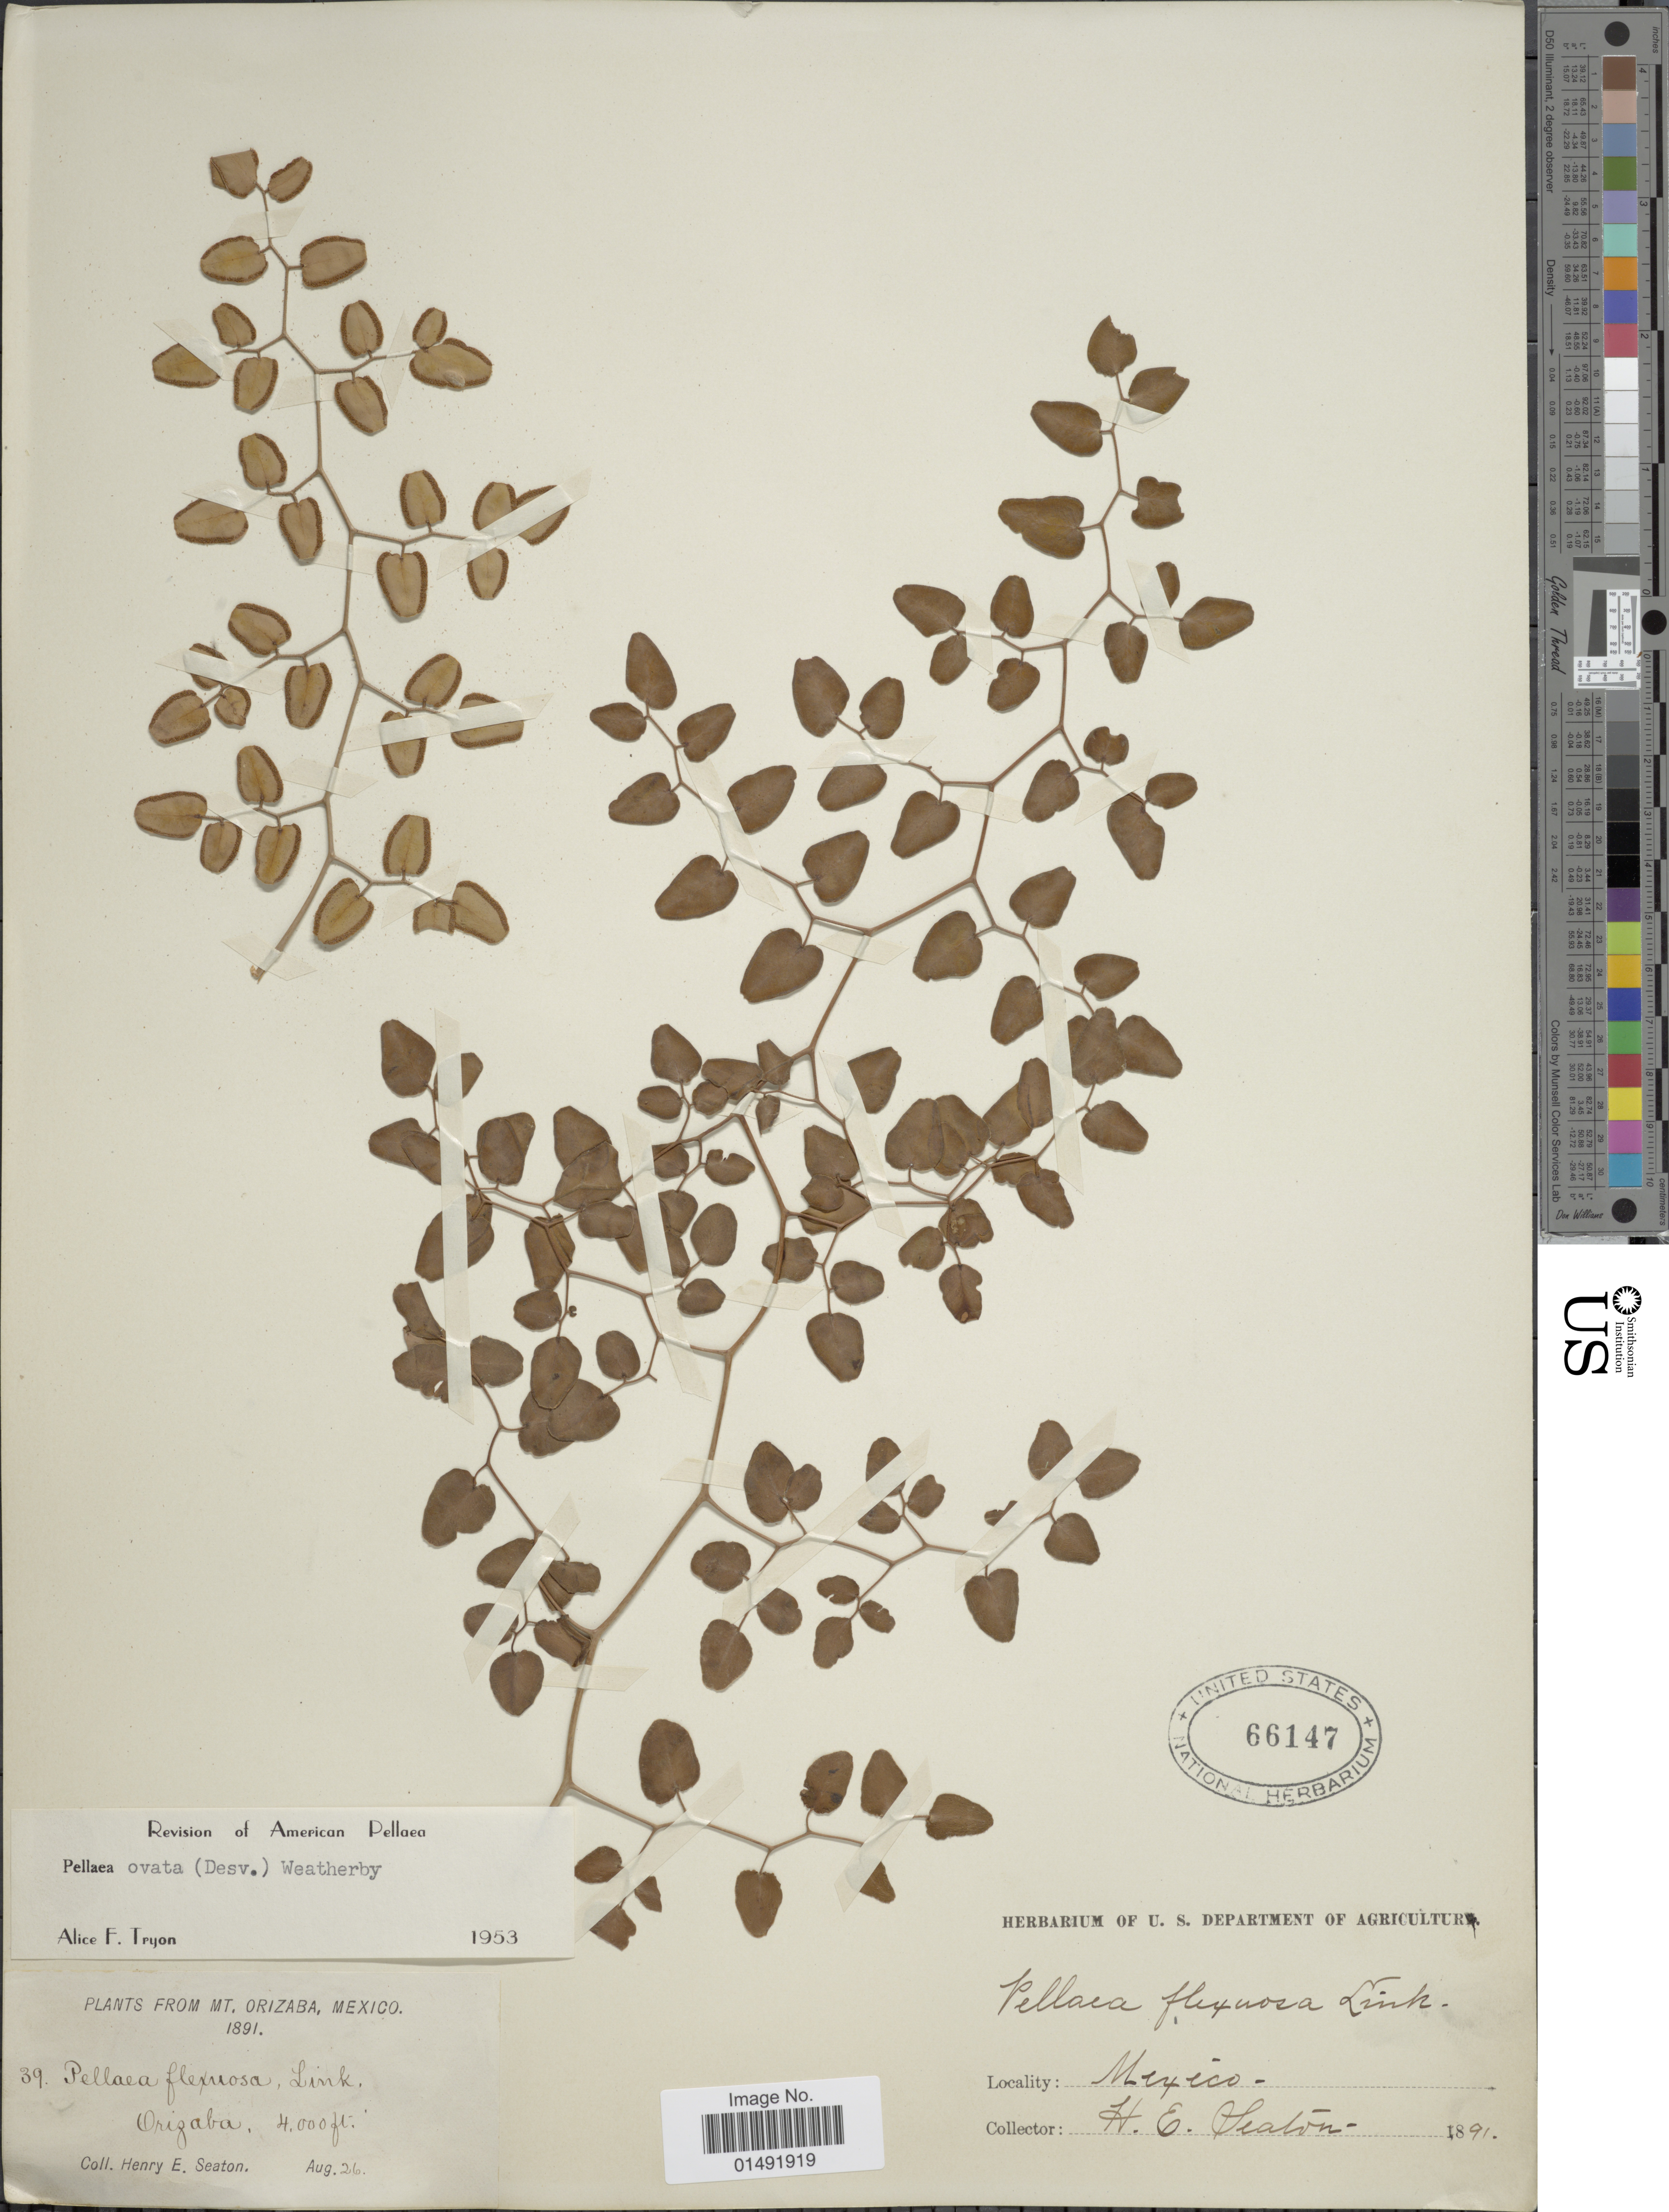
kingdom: Plantae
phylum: Tracheophyta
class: Polypodiopsida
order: Polypodiales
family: Pteridaceae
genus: Pellaea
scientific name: Pellaea ovata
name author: (Desv.) Weath.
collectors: H. E. Seaton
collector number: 39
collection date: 1891-08-26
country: Mexico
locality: Mt Orizaba, Orizaba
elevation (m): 1219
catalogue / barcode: US 66147